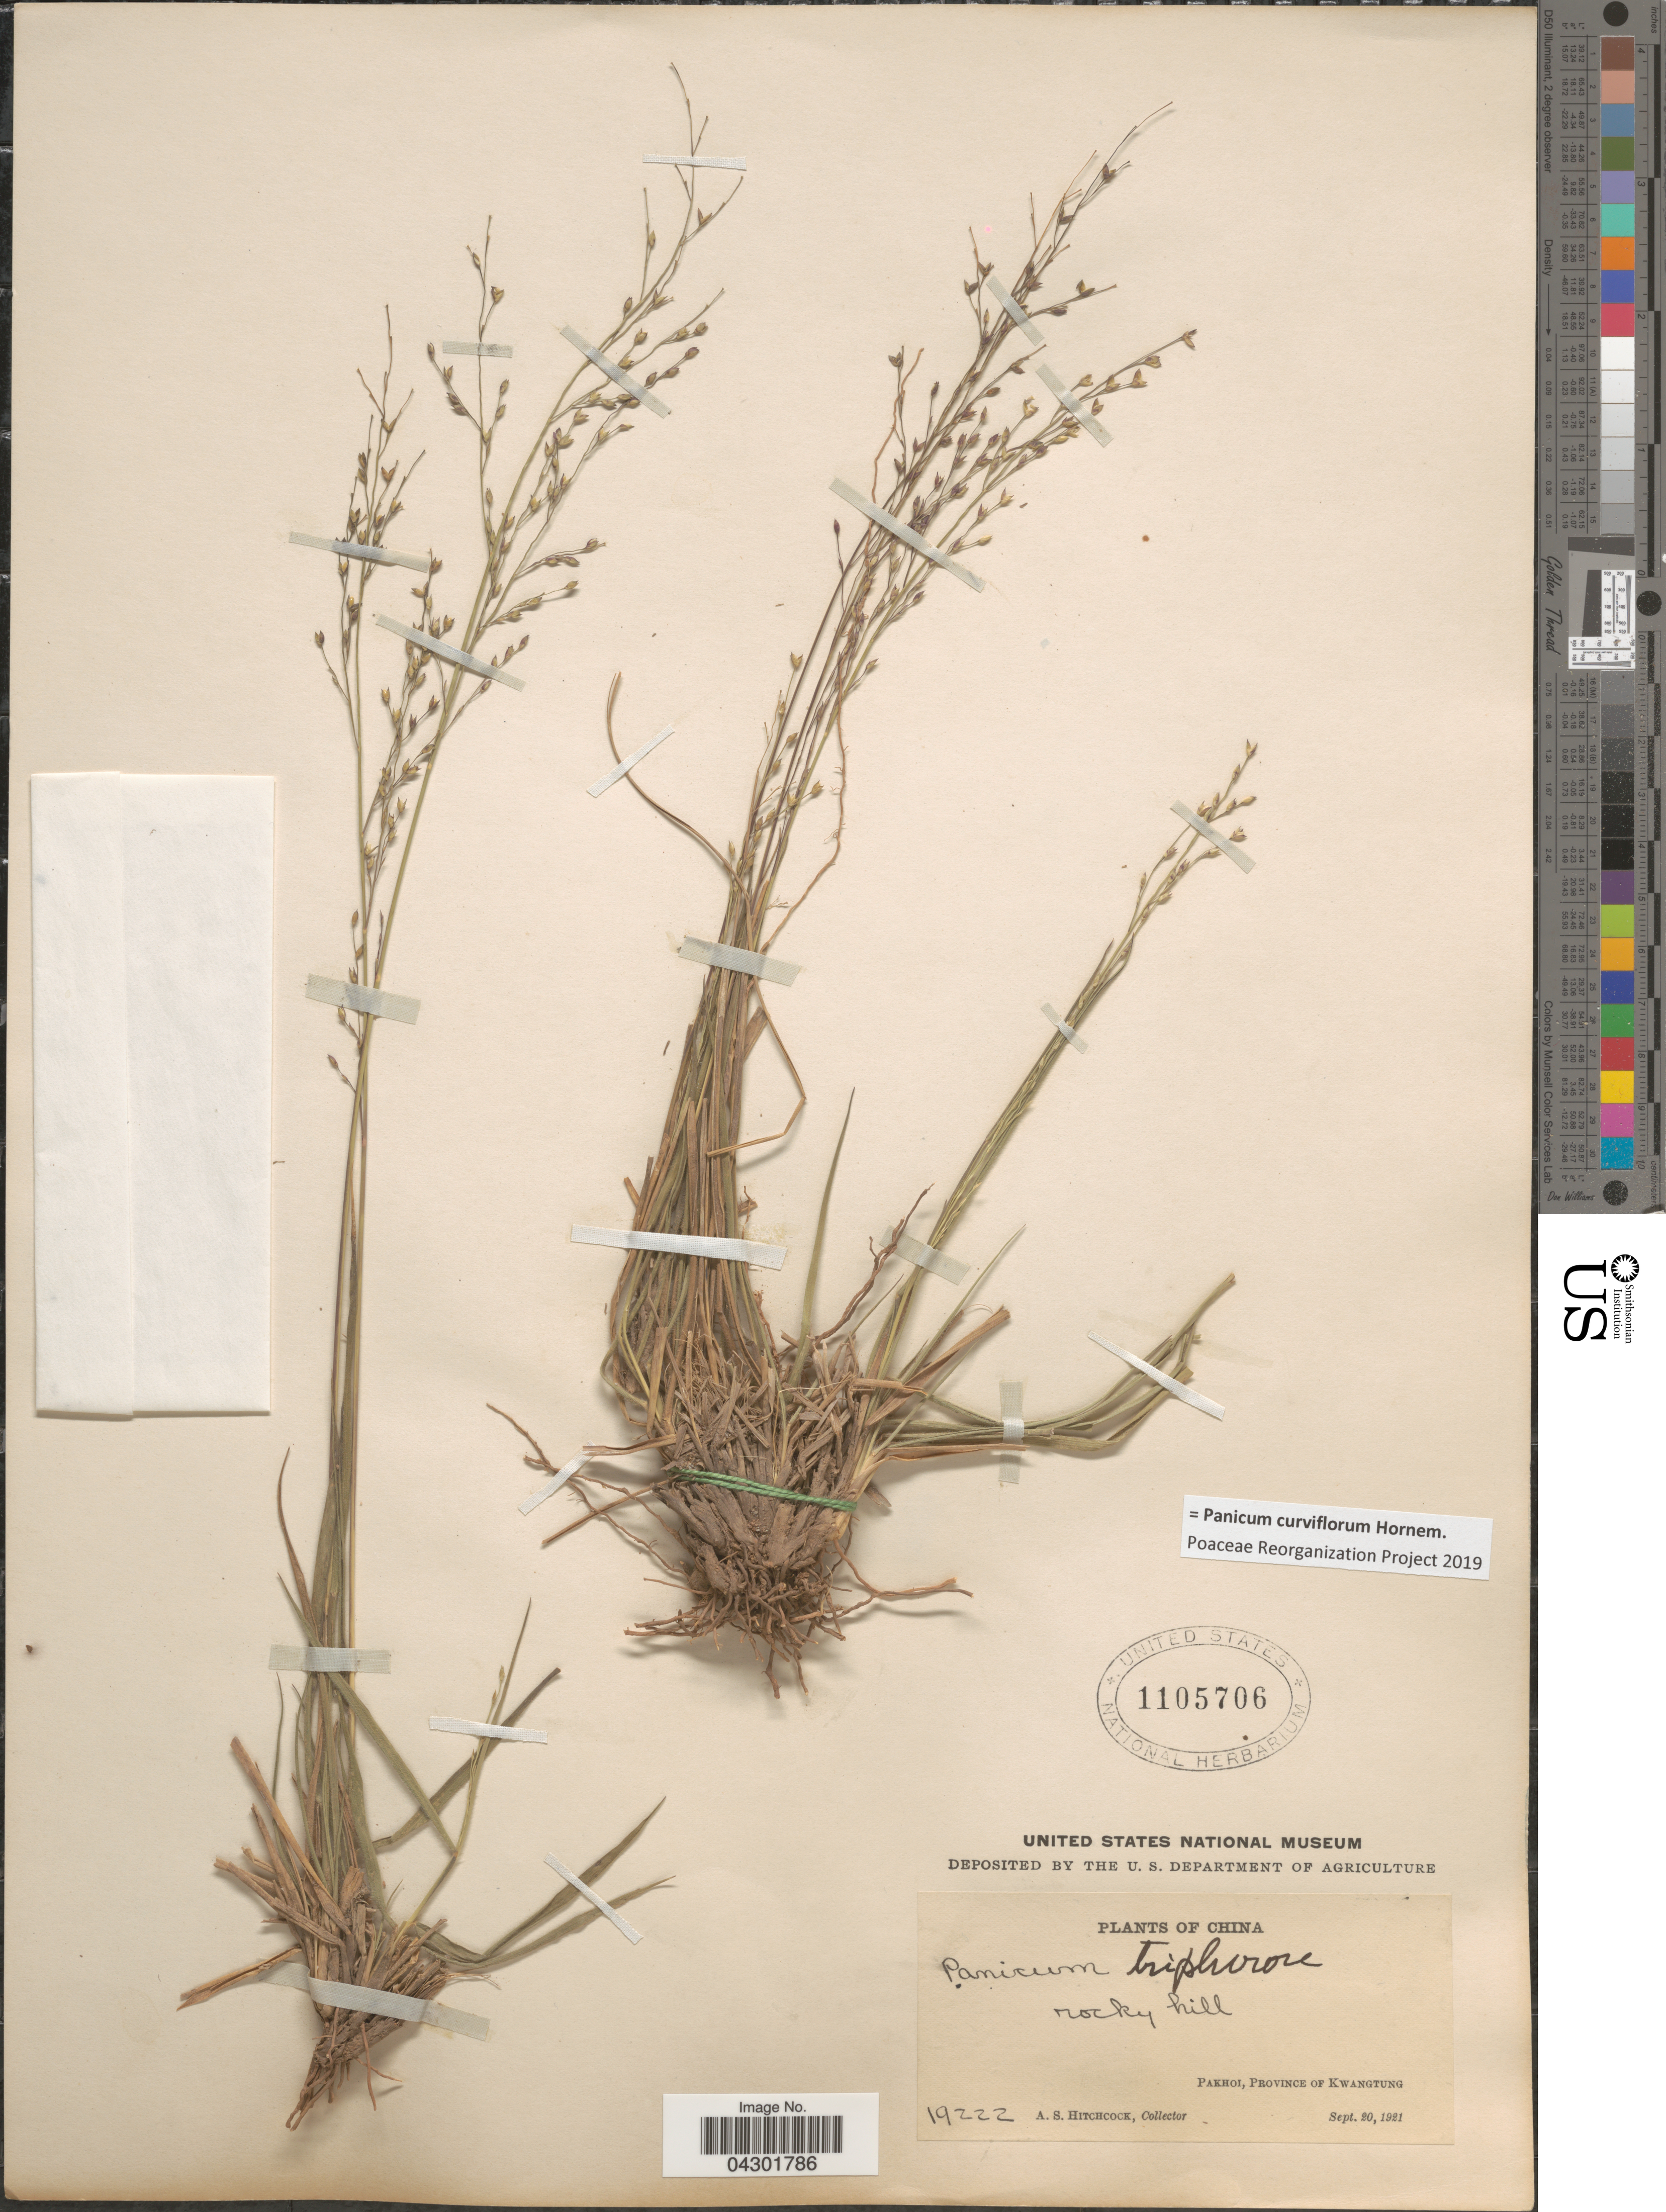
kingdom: Plantae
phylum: Tracheophyta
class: Liliopsida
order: Poales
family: Poaceae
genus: Panicum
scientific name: Panicum curviflorum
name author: Hornem.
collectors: A. S. Hitchcock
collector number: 19222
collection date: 1921-09-20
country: China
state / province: Guangdong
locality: Rocky hill. Pakhoi, Province of Kwangtung.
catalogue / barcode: US 1105706